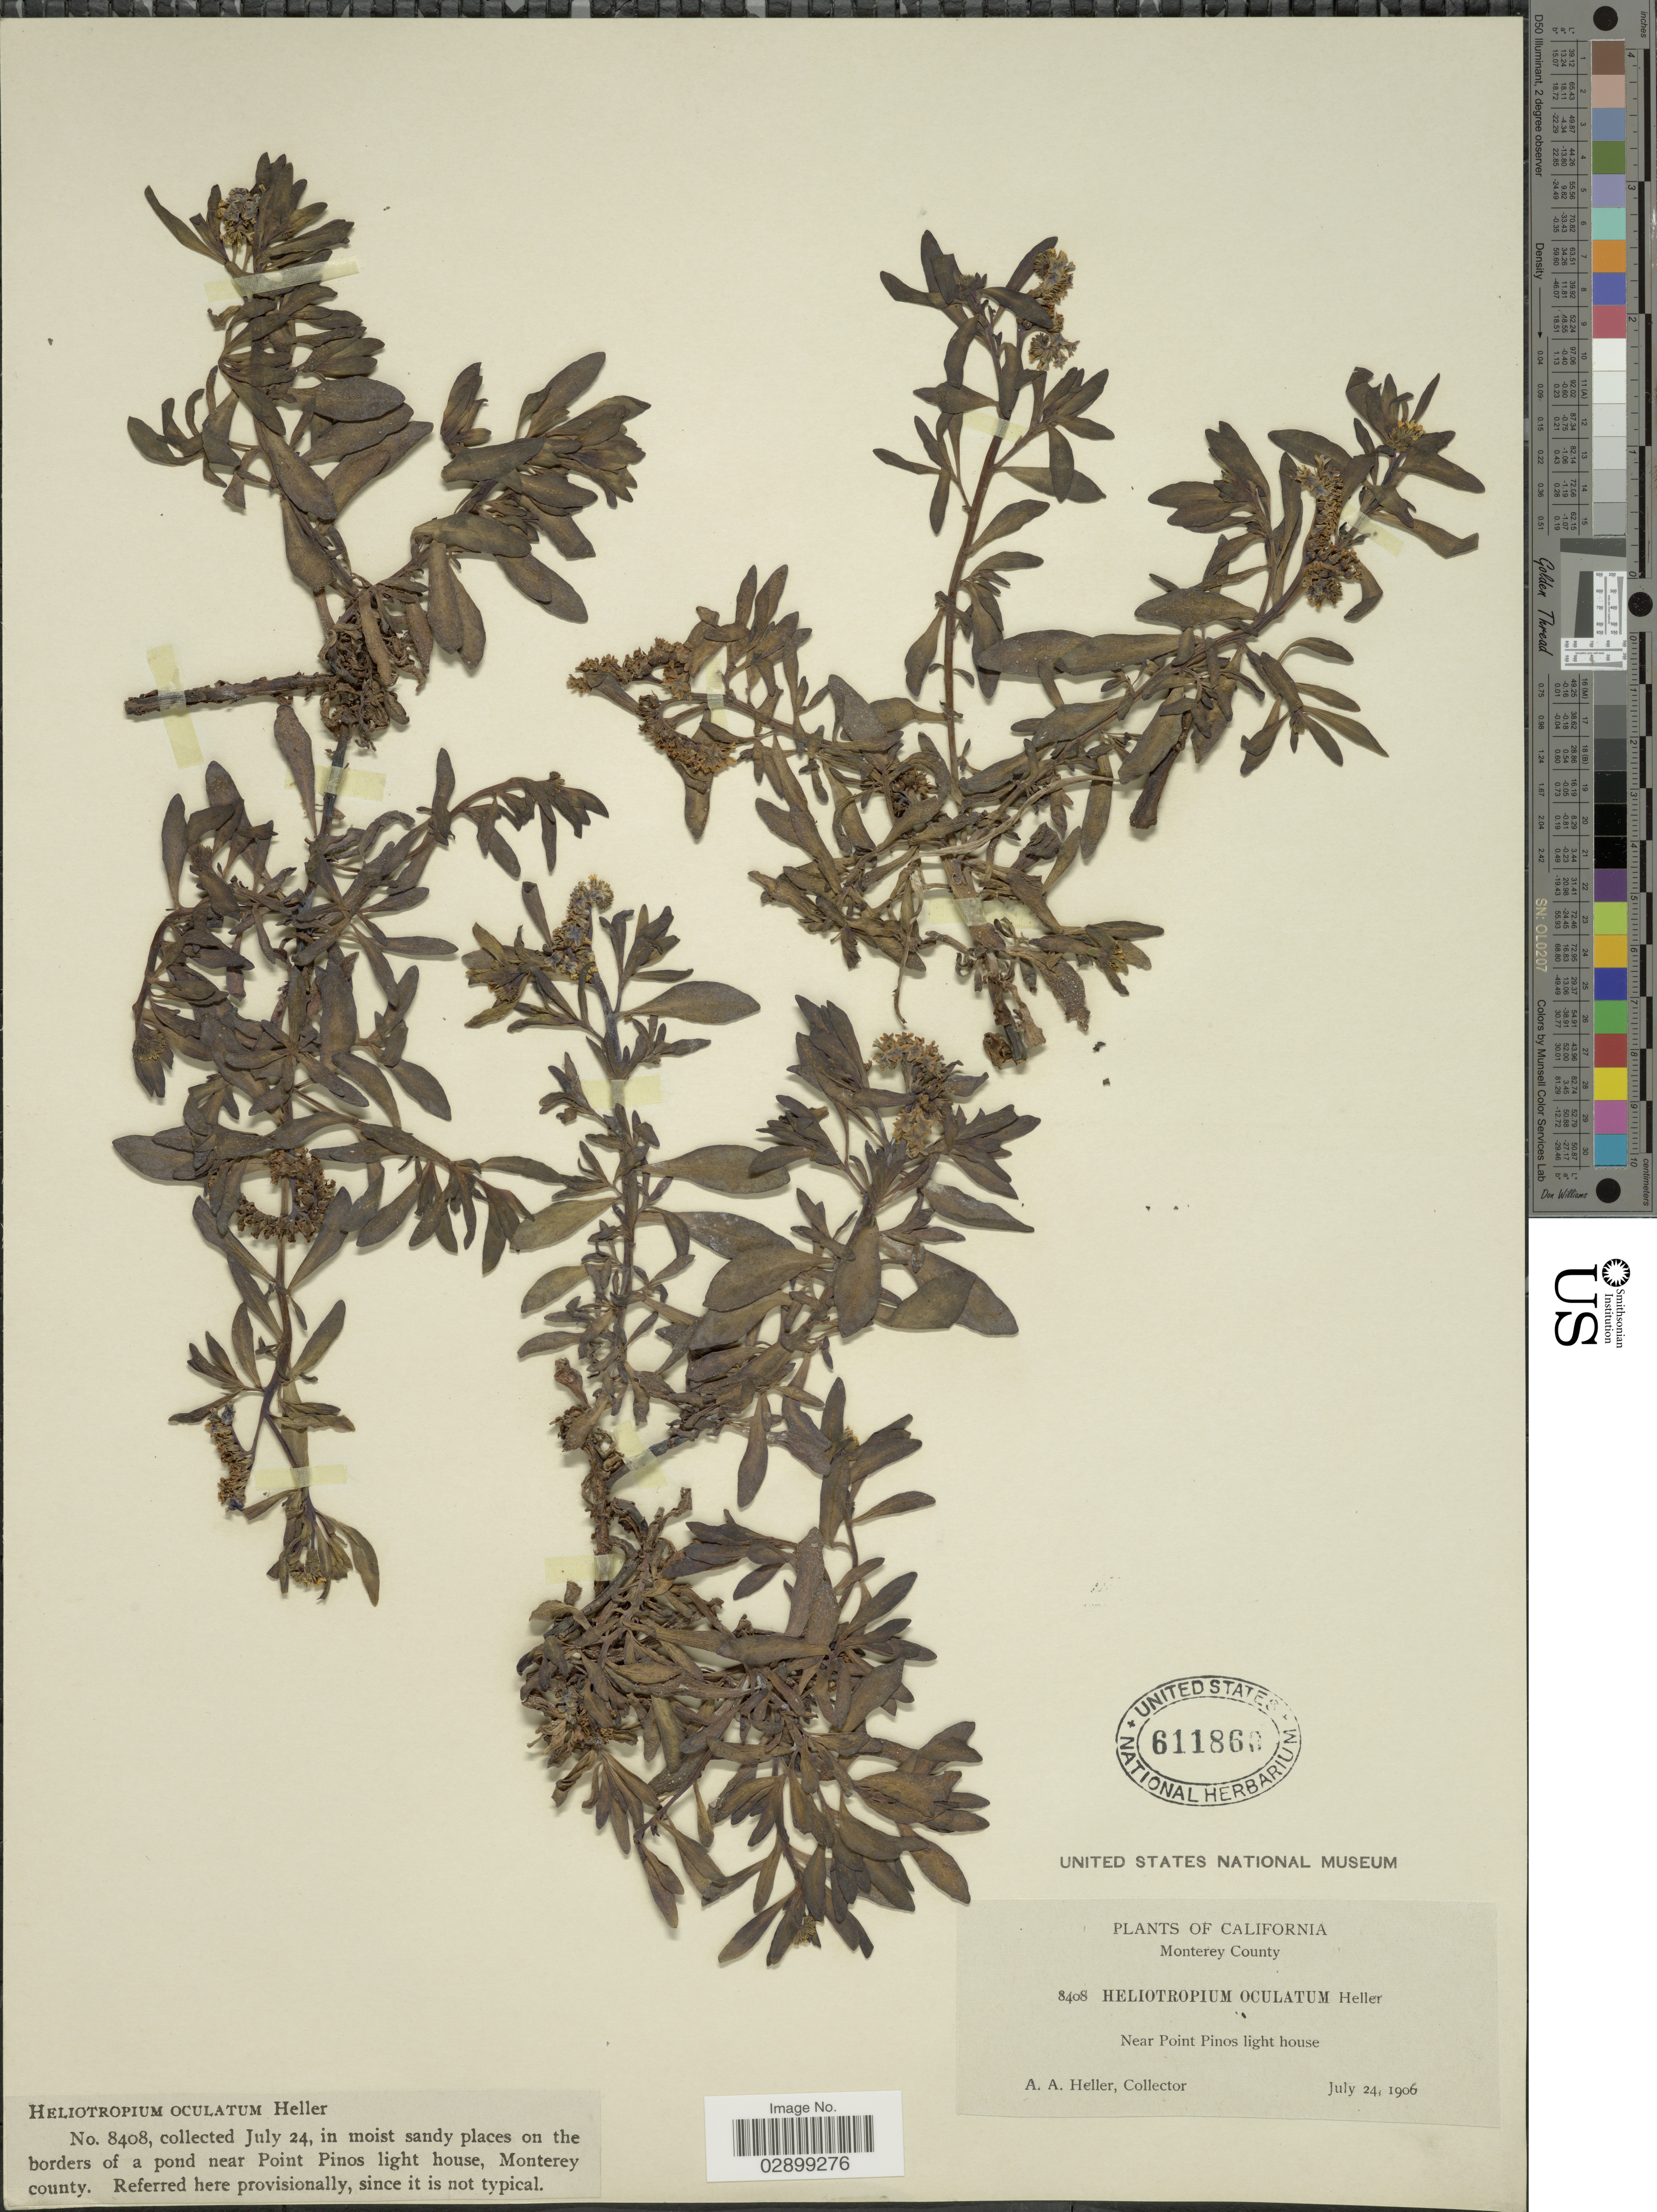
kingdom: Plantae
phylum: Tracheophyta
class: Magnoliopsida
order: Boraginales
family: Heliotropiaceae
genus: Heliotropium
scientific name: Heliotropium sp.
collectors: A. A. Heller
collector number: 8408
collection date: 1906-07-24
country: United States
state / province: California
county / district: Monterey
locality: Monterey County. Near Point Pinos light house. On the borders of a pond near Point Pinos light house.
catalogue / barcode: US 611860